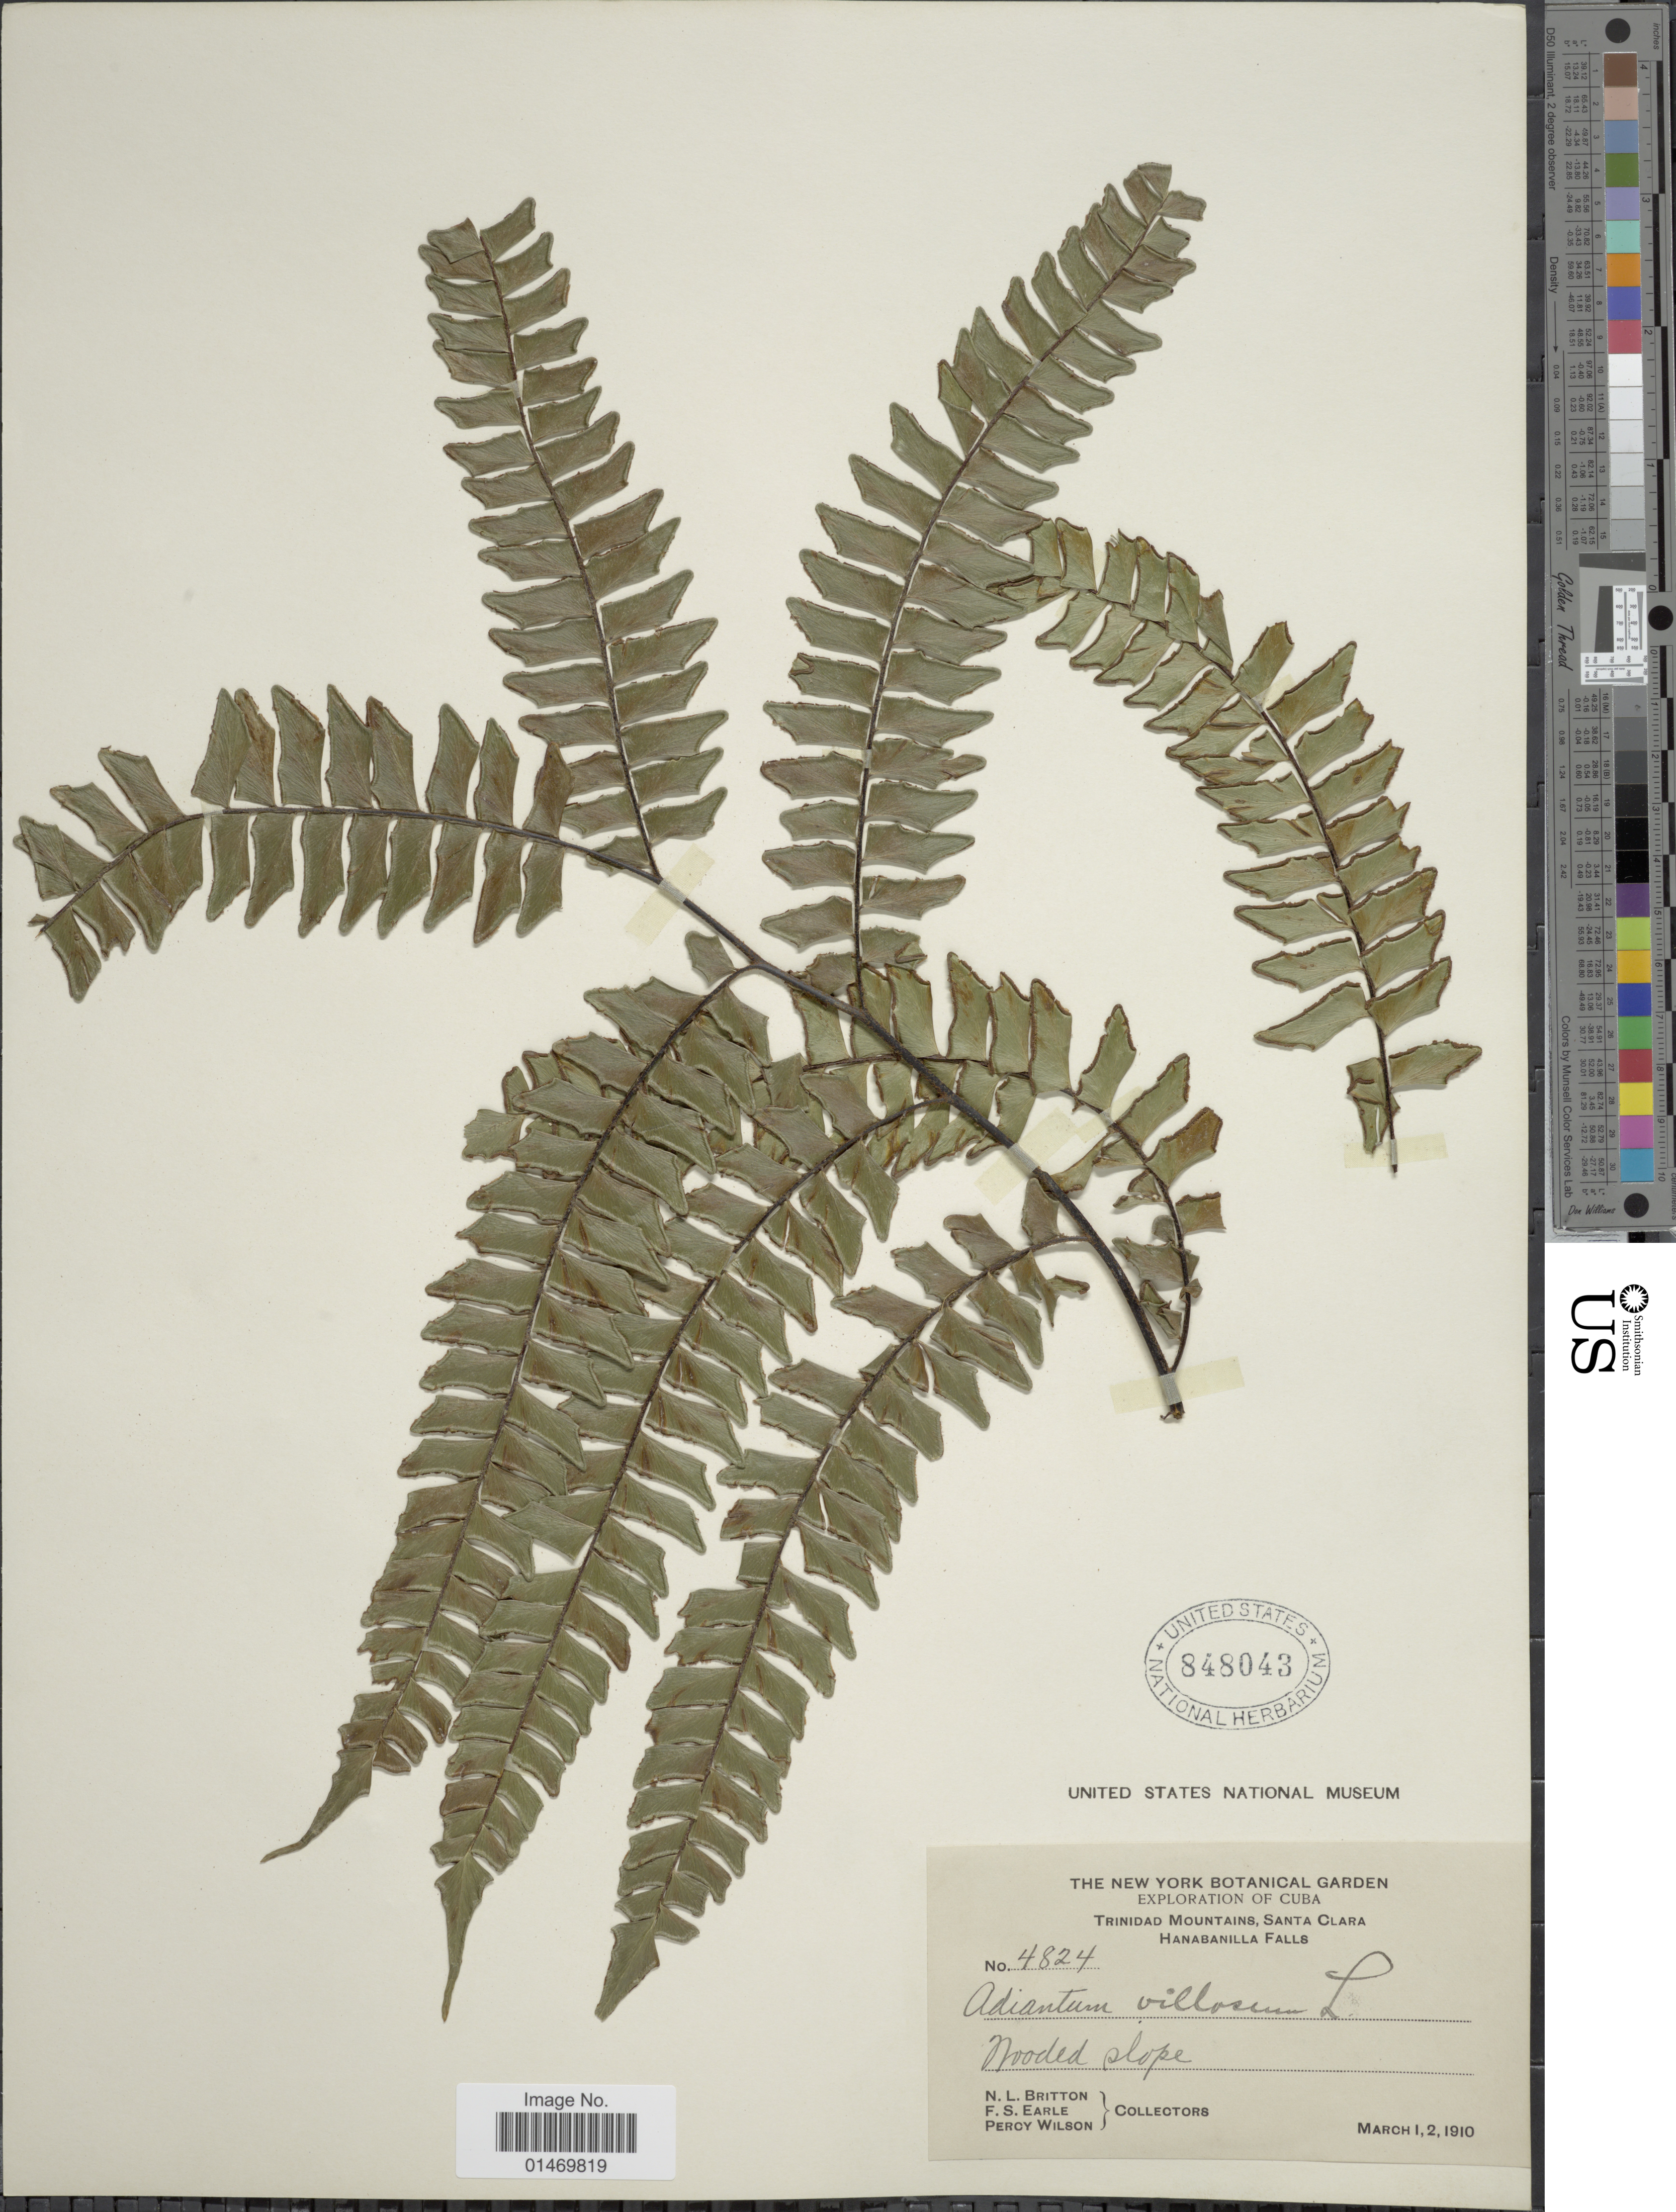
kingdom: Plantae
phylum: Tracheophyta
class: Polypodiopsida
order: Polypodiales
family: Pteridaceae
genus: Adiantum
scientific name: Adiantum villosum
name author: L.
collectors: N. Britton, F. S. Earle & P. Wilson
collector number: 4824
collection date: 1910-03-01/1910-03-02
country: Cuba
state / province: Las Villas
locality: Cuba, Trinidad Mountains, Santa Clara, Hanabanilla Falls.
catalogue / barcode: US 848043